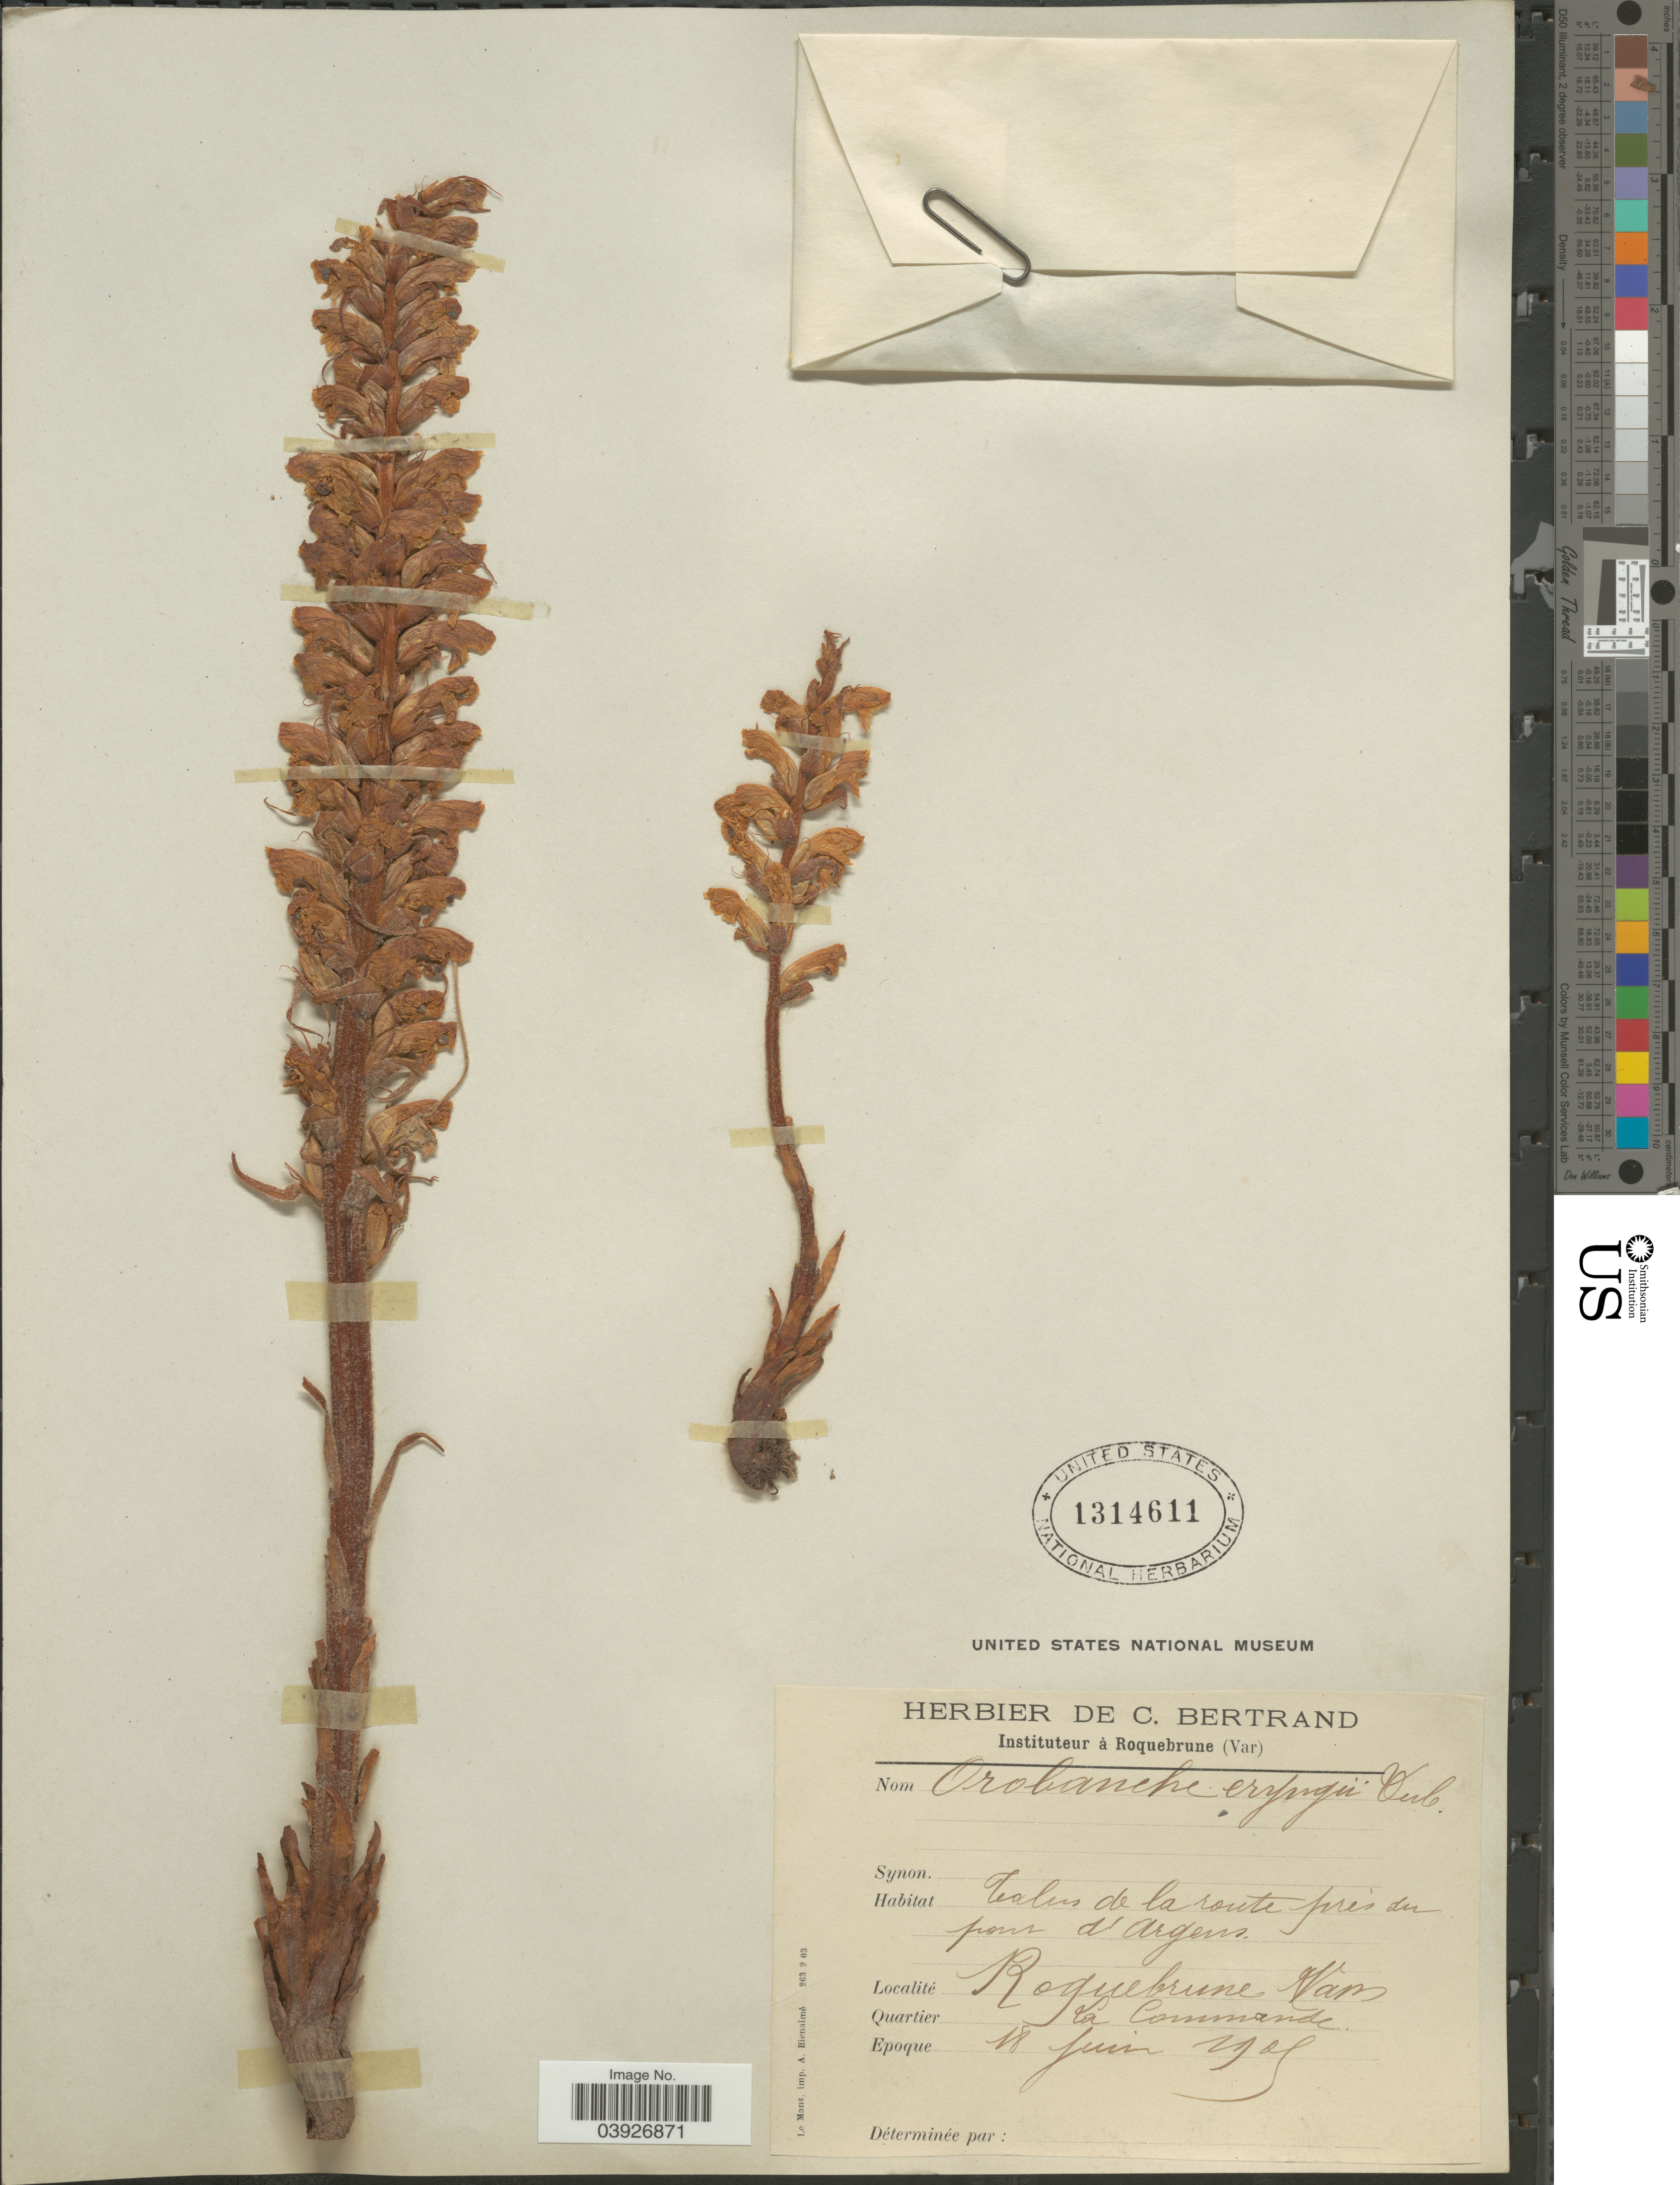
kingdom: Plantae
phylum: Tracheophyta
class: Magnoliopsida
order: Lamiales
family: Orobanchaceae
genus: Orobanche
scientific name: Orobanche eryngii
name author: Duby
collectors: Ex herb. C. Bertrand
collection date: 1905-06-18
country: France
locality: Roguebrune Var. La Commande.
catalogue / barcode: US 1314611